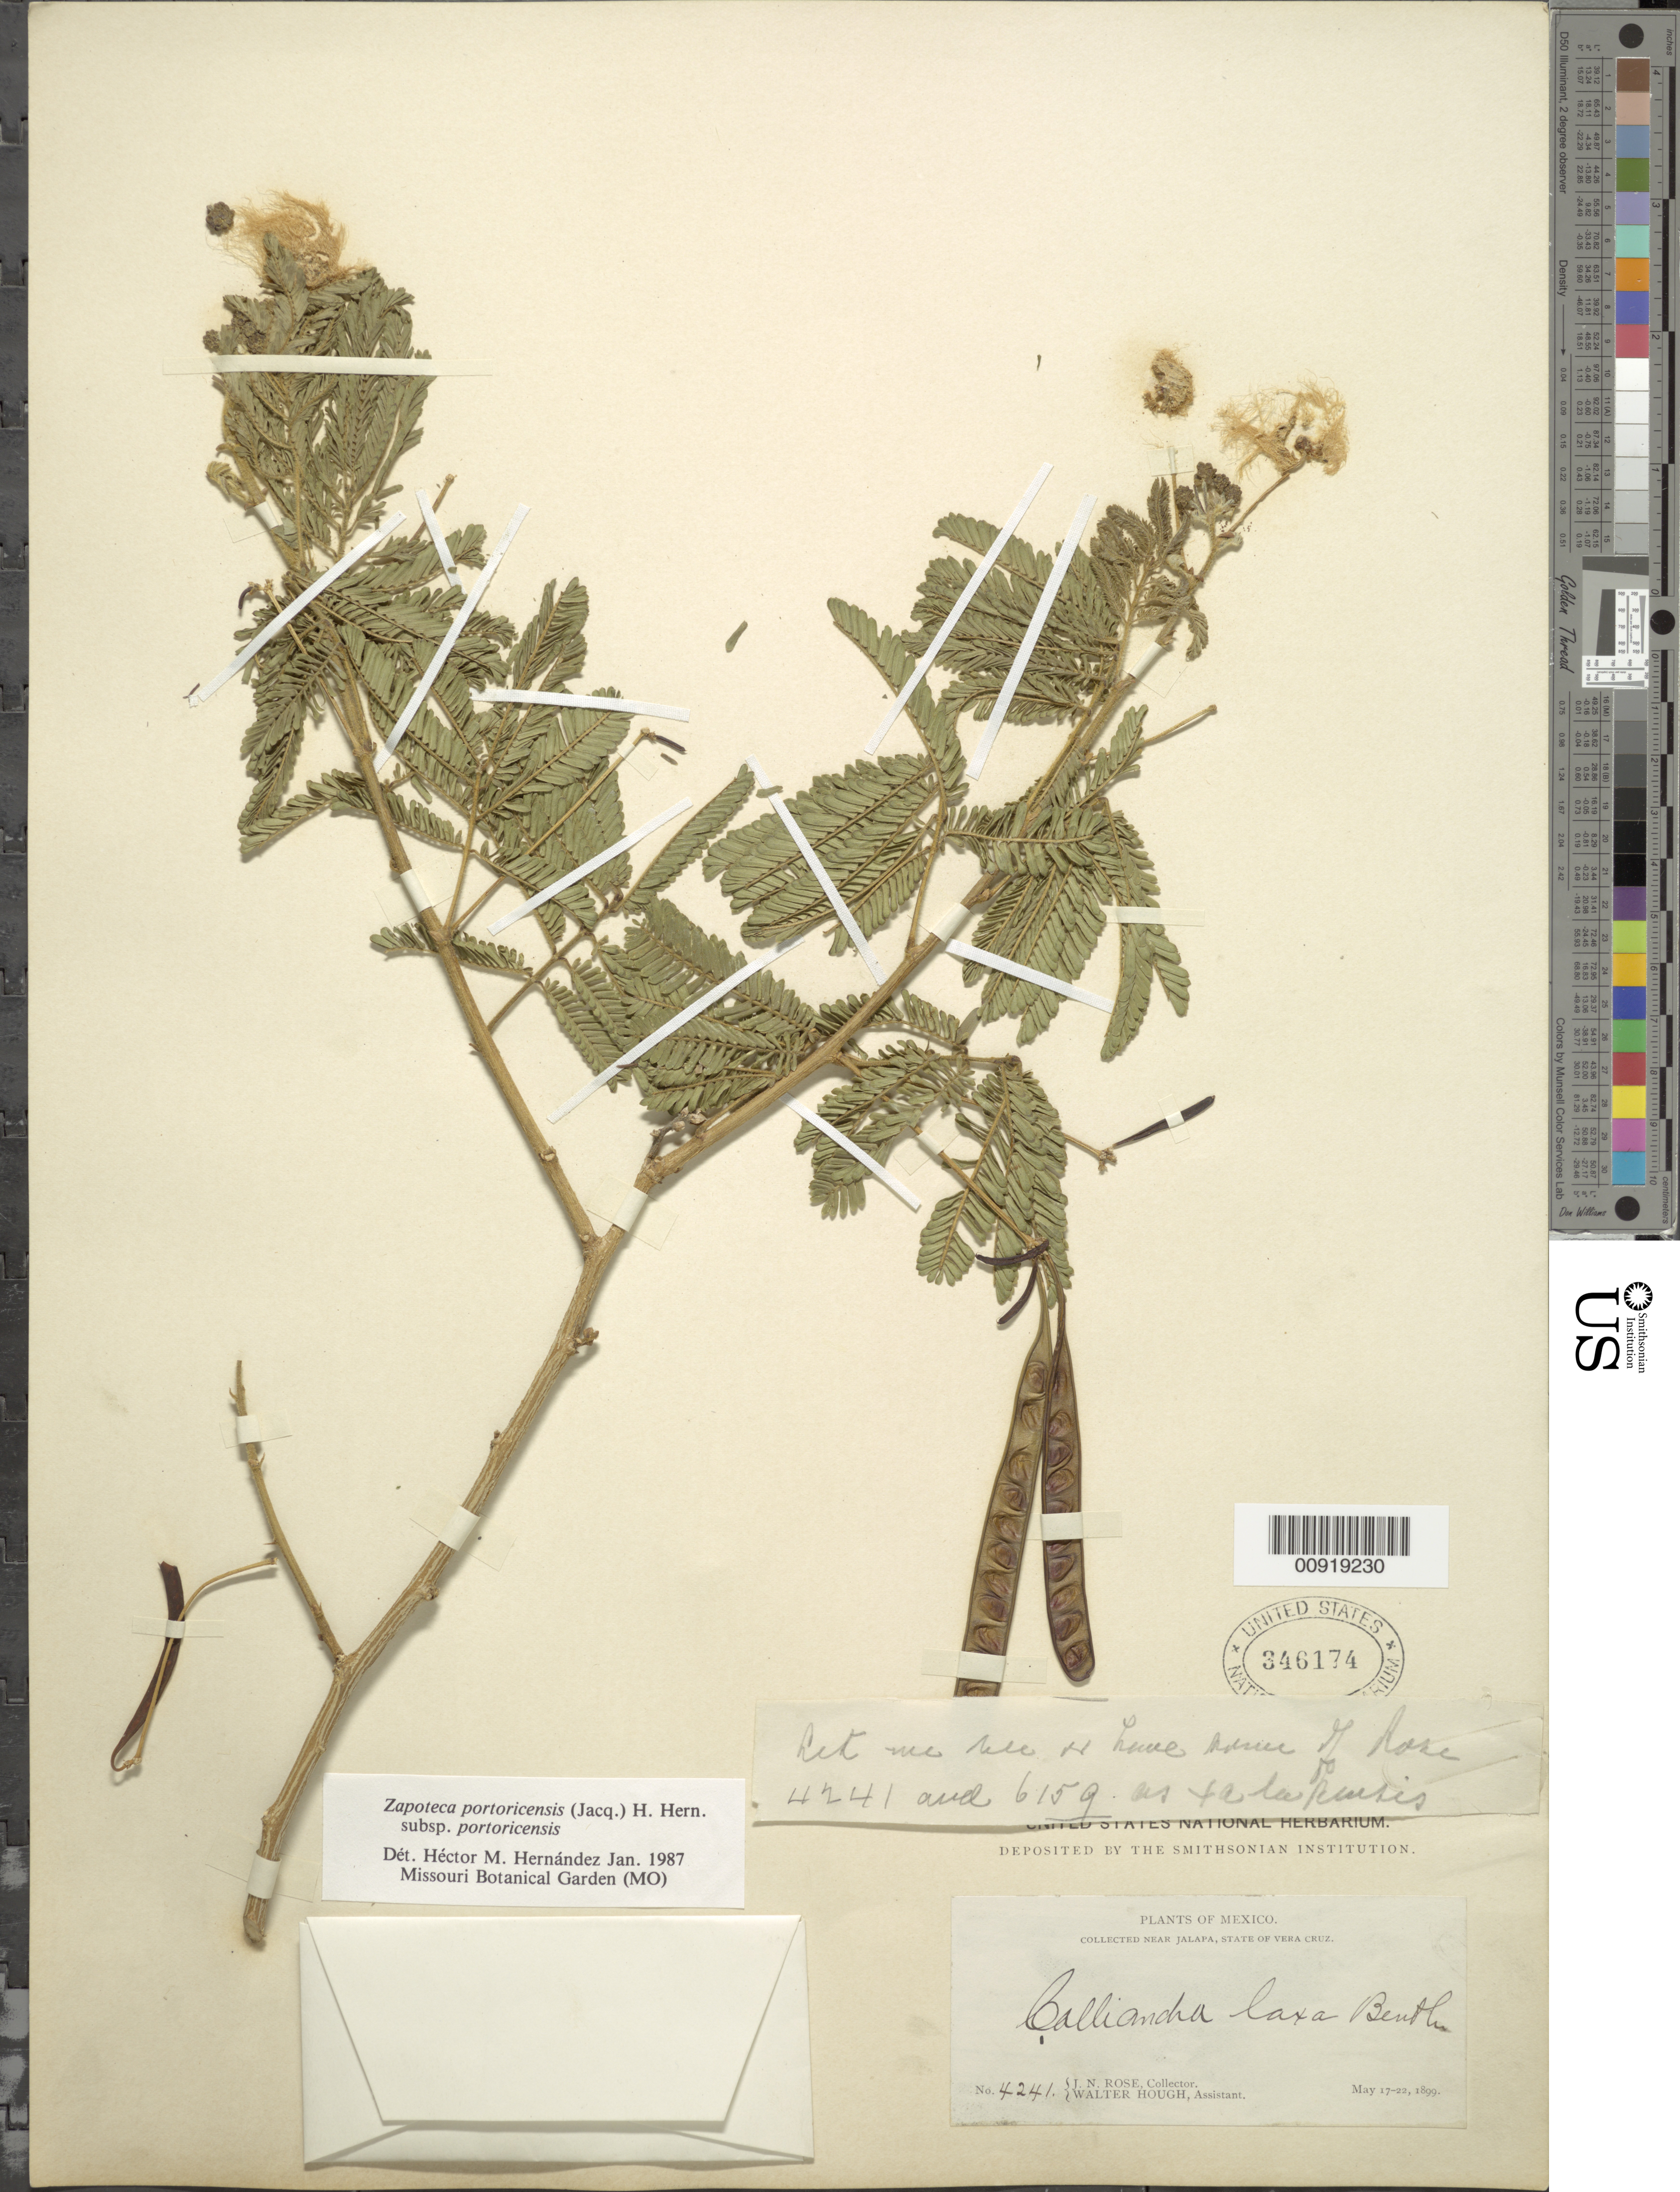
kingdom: Plantae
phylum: Tracheophyta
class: Magnoliopsida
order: Fabales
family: Fabaceae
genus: Zapoteca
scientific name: Zapoteca portoricensis subsp. portoricensis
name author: (Jacq.) H.M. Hern.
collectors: J. N. Rose & W. Hough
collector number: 4241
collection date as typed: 17 May 1899 to 22 May 1899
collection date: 1899-05-17/1899-05-22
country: Mexico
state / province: Veracruz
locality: Near Jalapa, State of Veracruz.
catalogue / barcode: US 346174